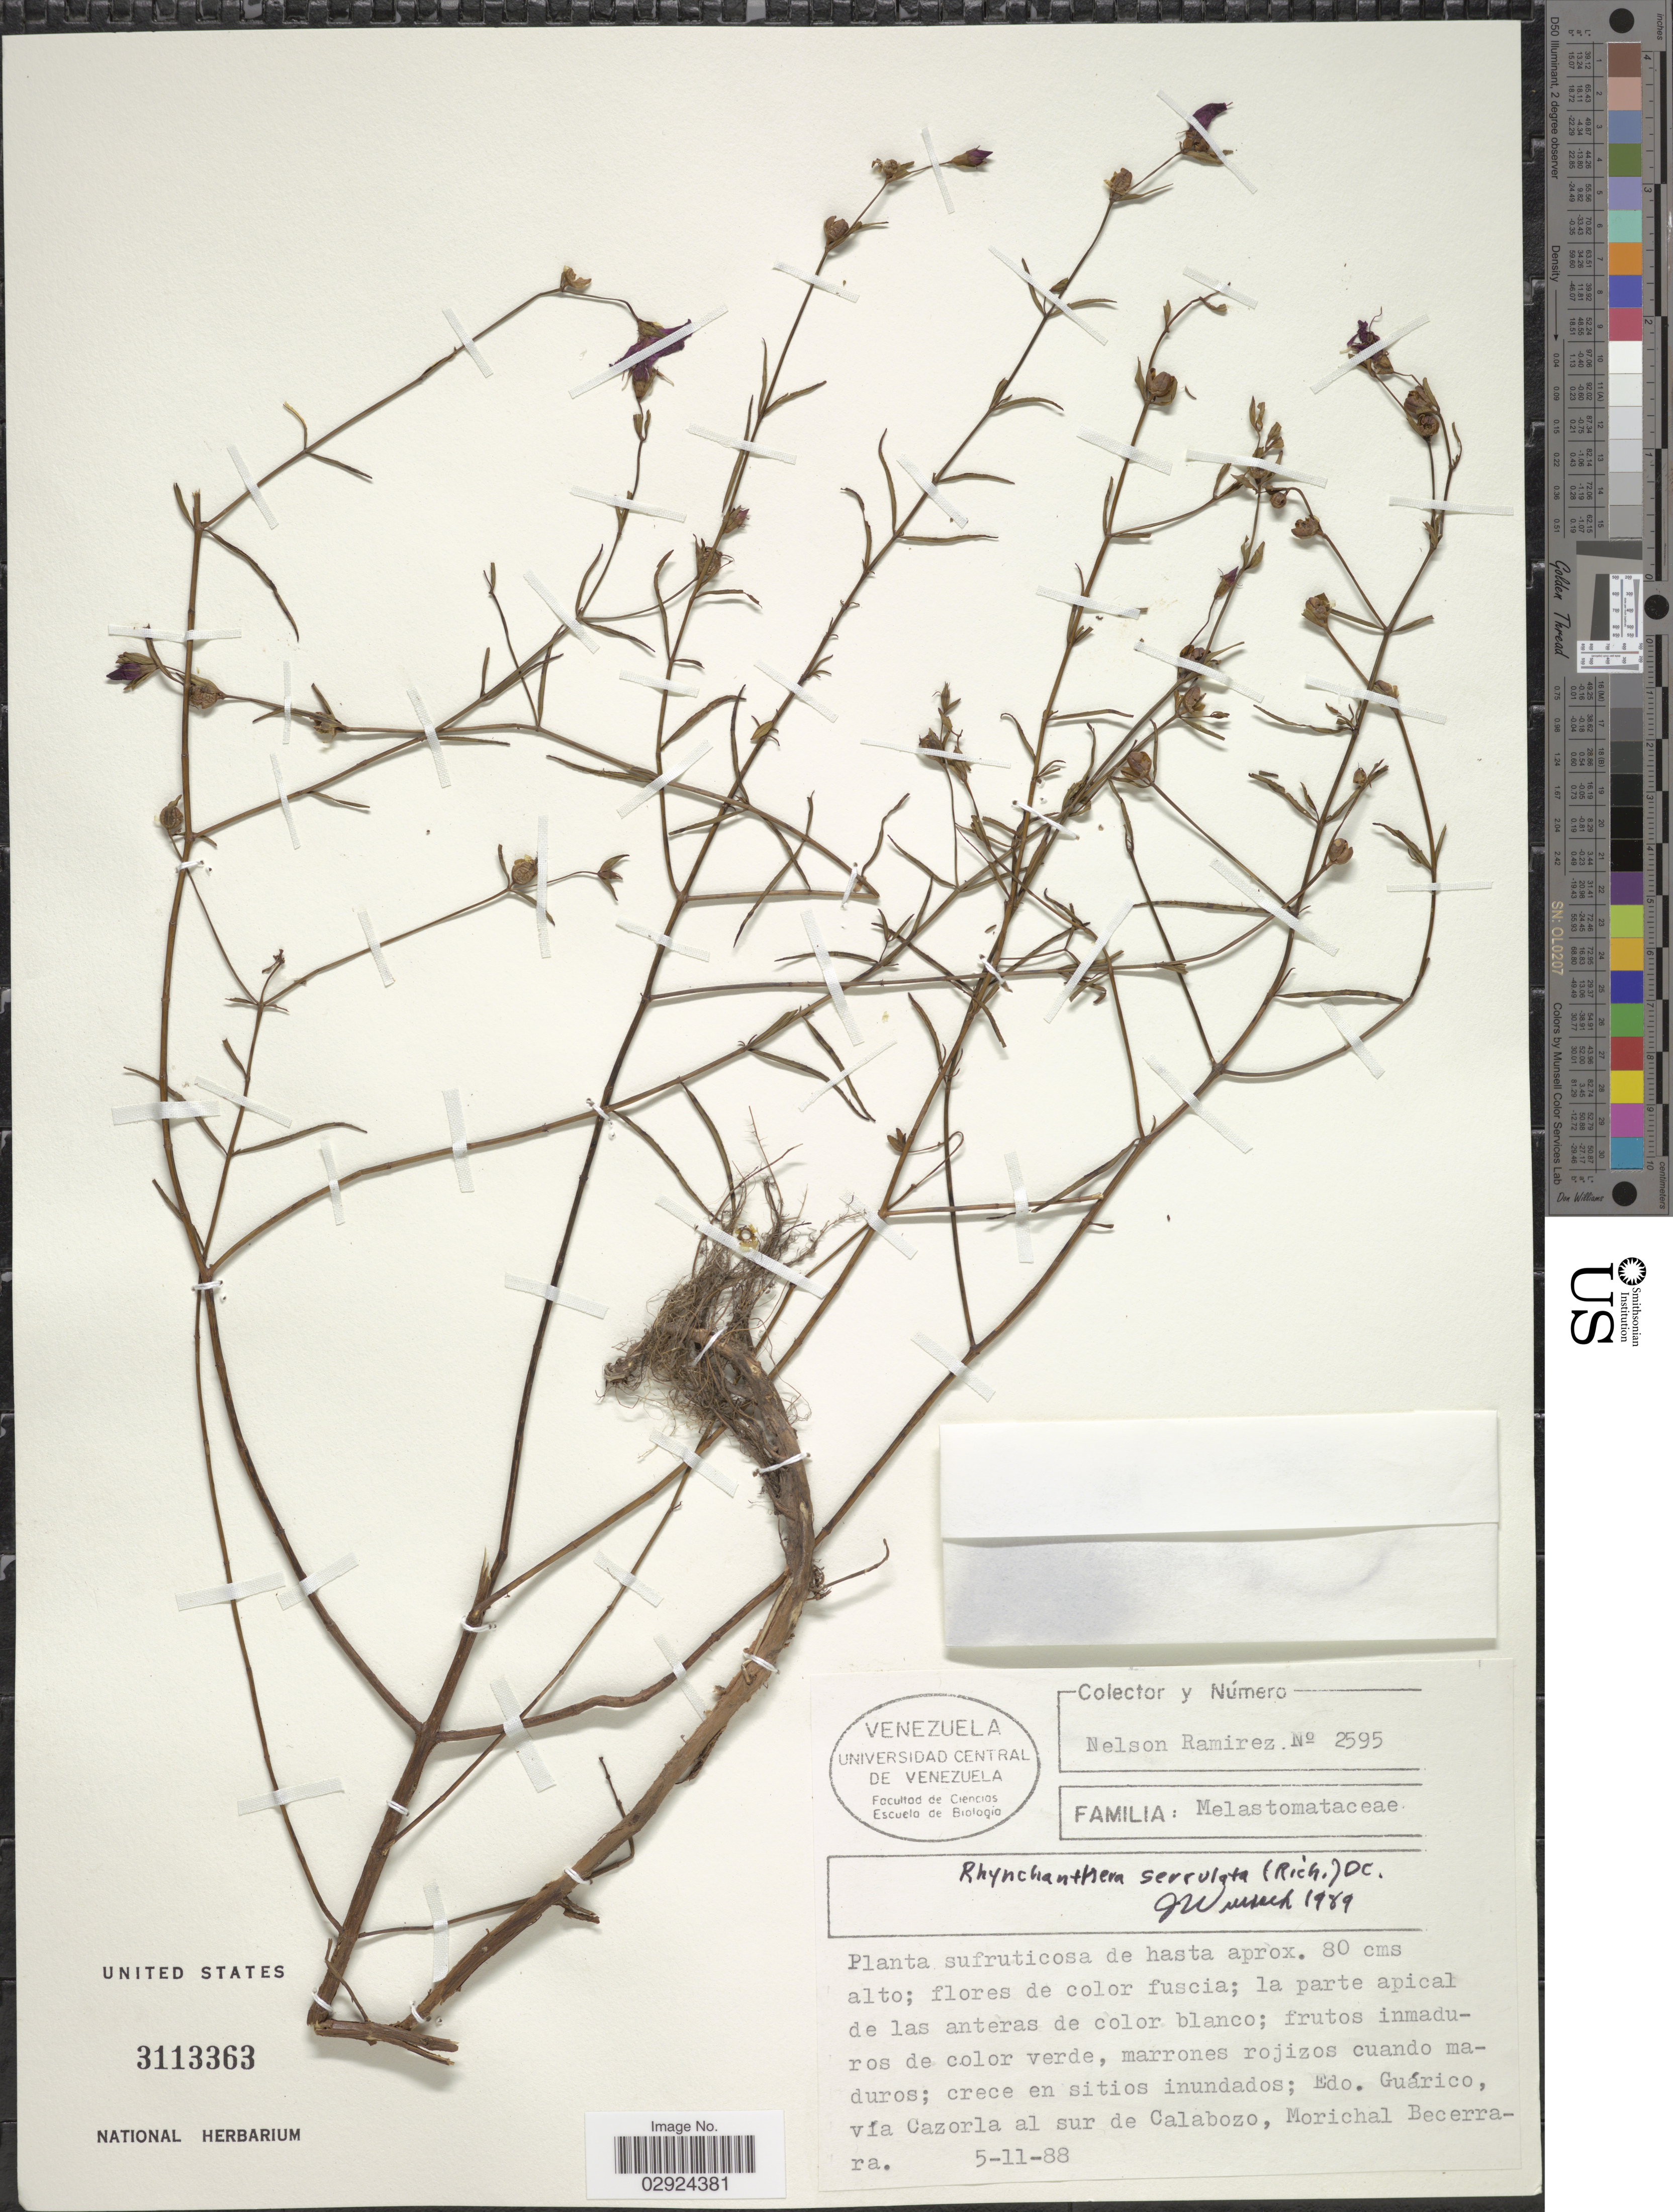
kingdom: Plantae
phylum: Tracheophyta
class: Magnoliopsida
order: Myrtales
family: Melastomataceae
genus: Rhynchanthera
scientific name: Rhynchanthera serrulata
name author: (Rich.) DC.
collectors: N. Ramírez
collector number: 2595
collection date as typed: Transcribed d/m/y: 5/11/88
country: Venezuela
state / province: Guárico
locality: Edo. Guárico, via Cazorla al sur de Calabozo, Morichal Becerrara.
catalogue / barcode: US 3113363